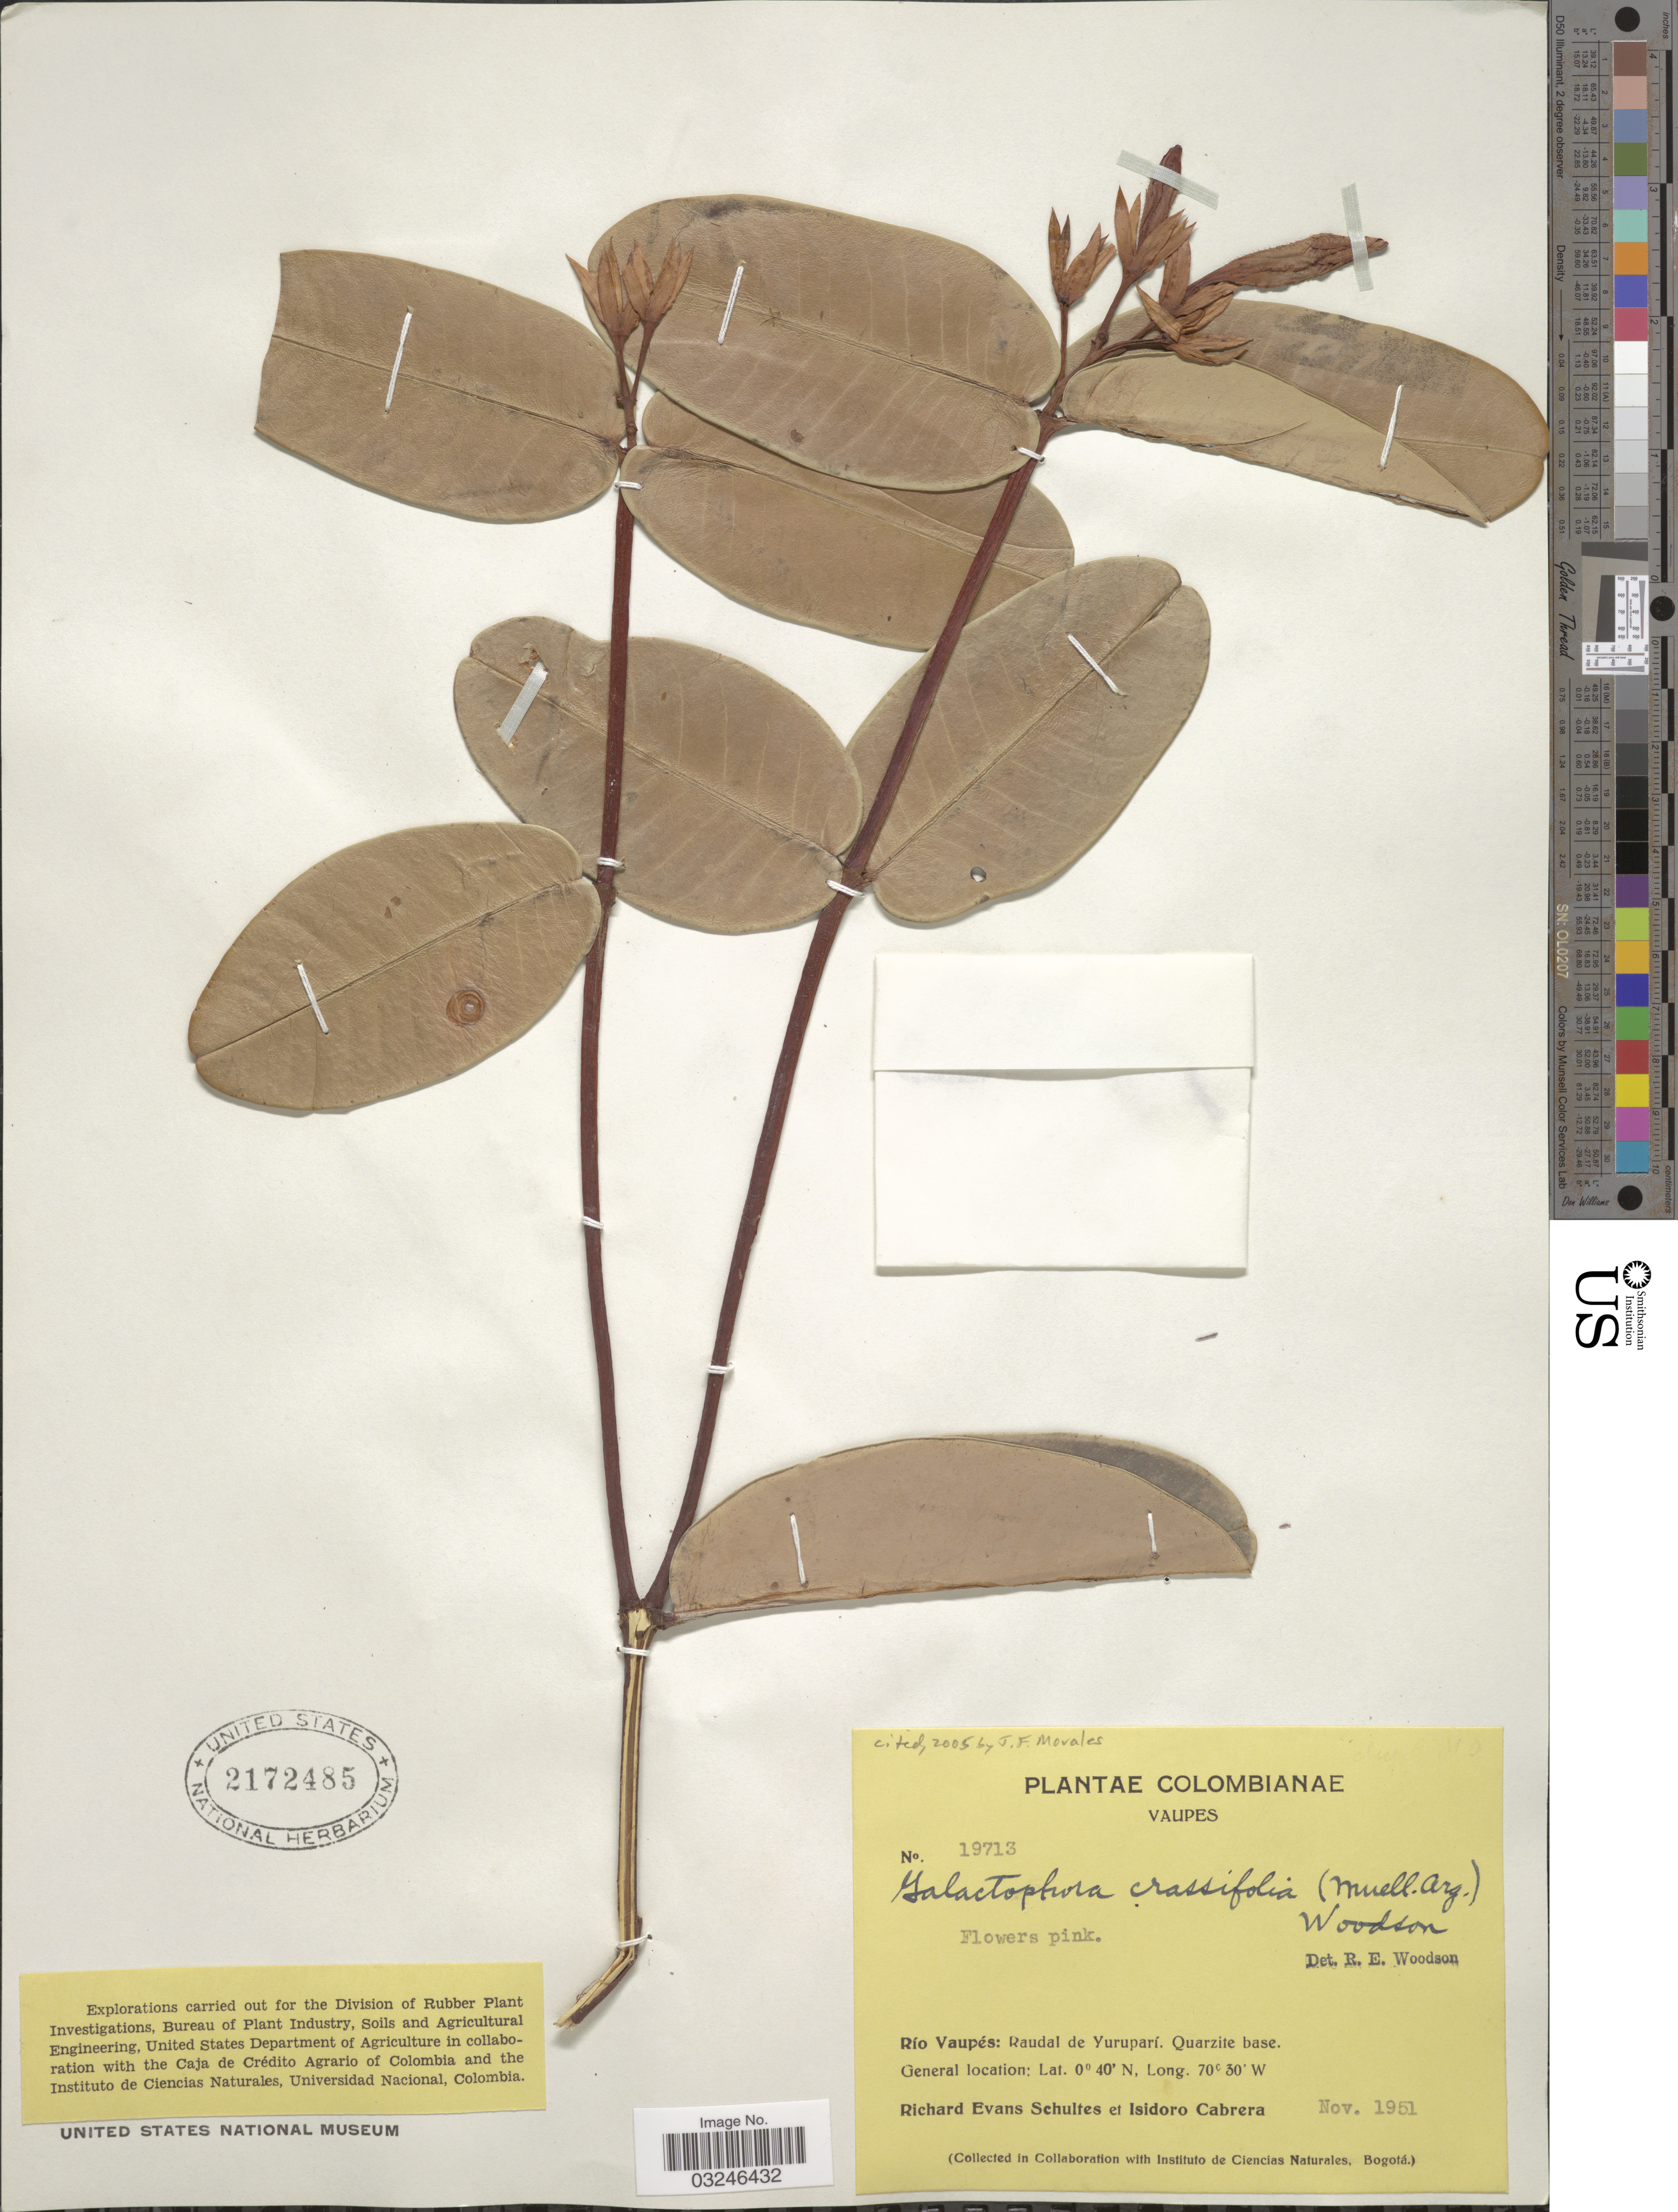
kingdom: Plantae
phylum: Tracheophyta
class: Magnoliopsida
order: Gentianales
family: Apocynaceae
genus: Galactophora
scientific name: Galactophora crassifolia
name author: (Müll. Arg.) Woodson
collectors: R. E. Schultes & I. Cabrera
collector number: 19713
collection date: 1951-11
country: Colombia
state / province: Vaupés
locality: Vaupes. Río Vaupés: Raudal de Yuruparí. Quarzite base.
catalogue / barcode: US 2172485